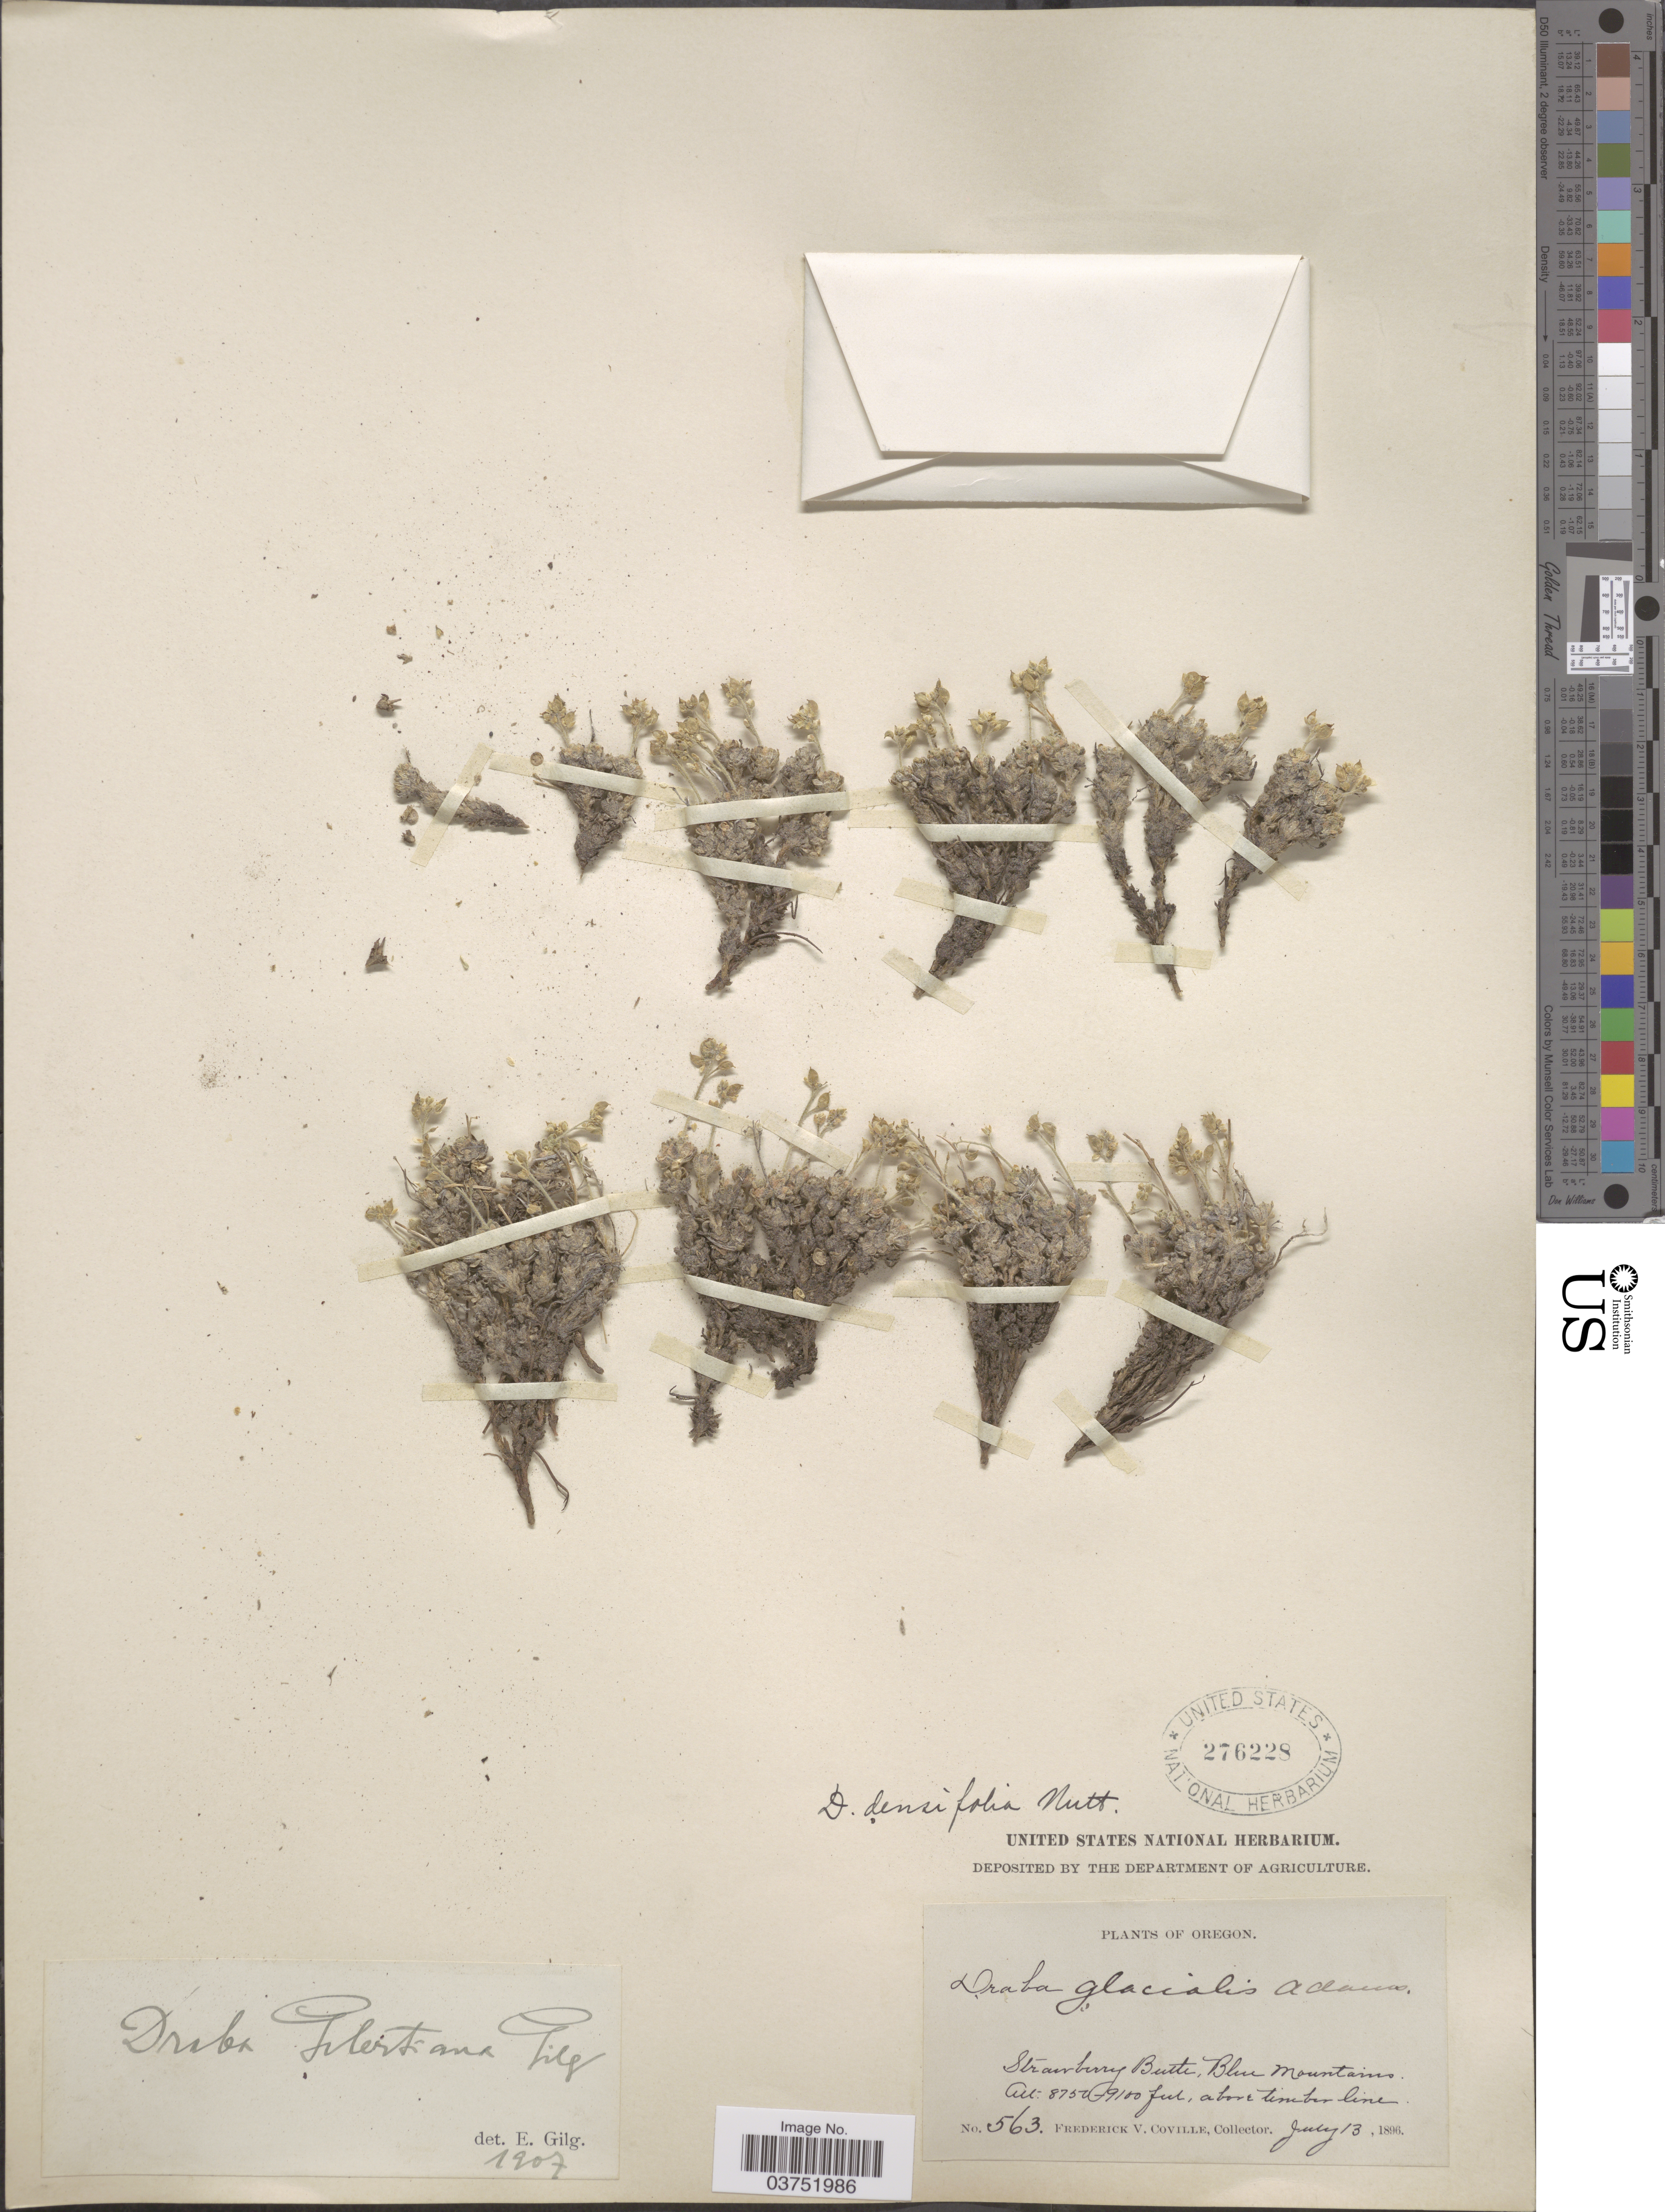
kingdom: Plantae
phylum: Tracheophyta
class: Magnoliopsida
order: Brassicales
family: Brassicaceae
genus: Draba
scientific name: Draba novolympica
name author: Payson & H. St. John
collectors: F. V. Coville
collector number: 563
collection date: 1896-07-13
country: United States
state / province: Oregon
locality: Strawberry Butte, Blue Mountains. Above timberline.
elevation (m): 2667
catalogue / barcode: US 276228